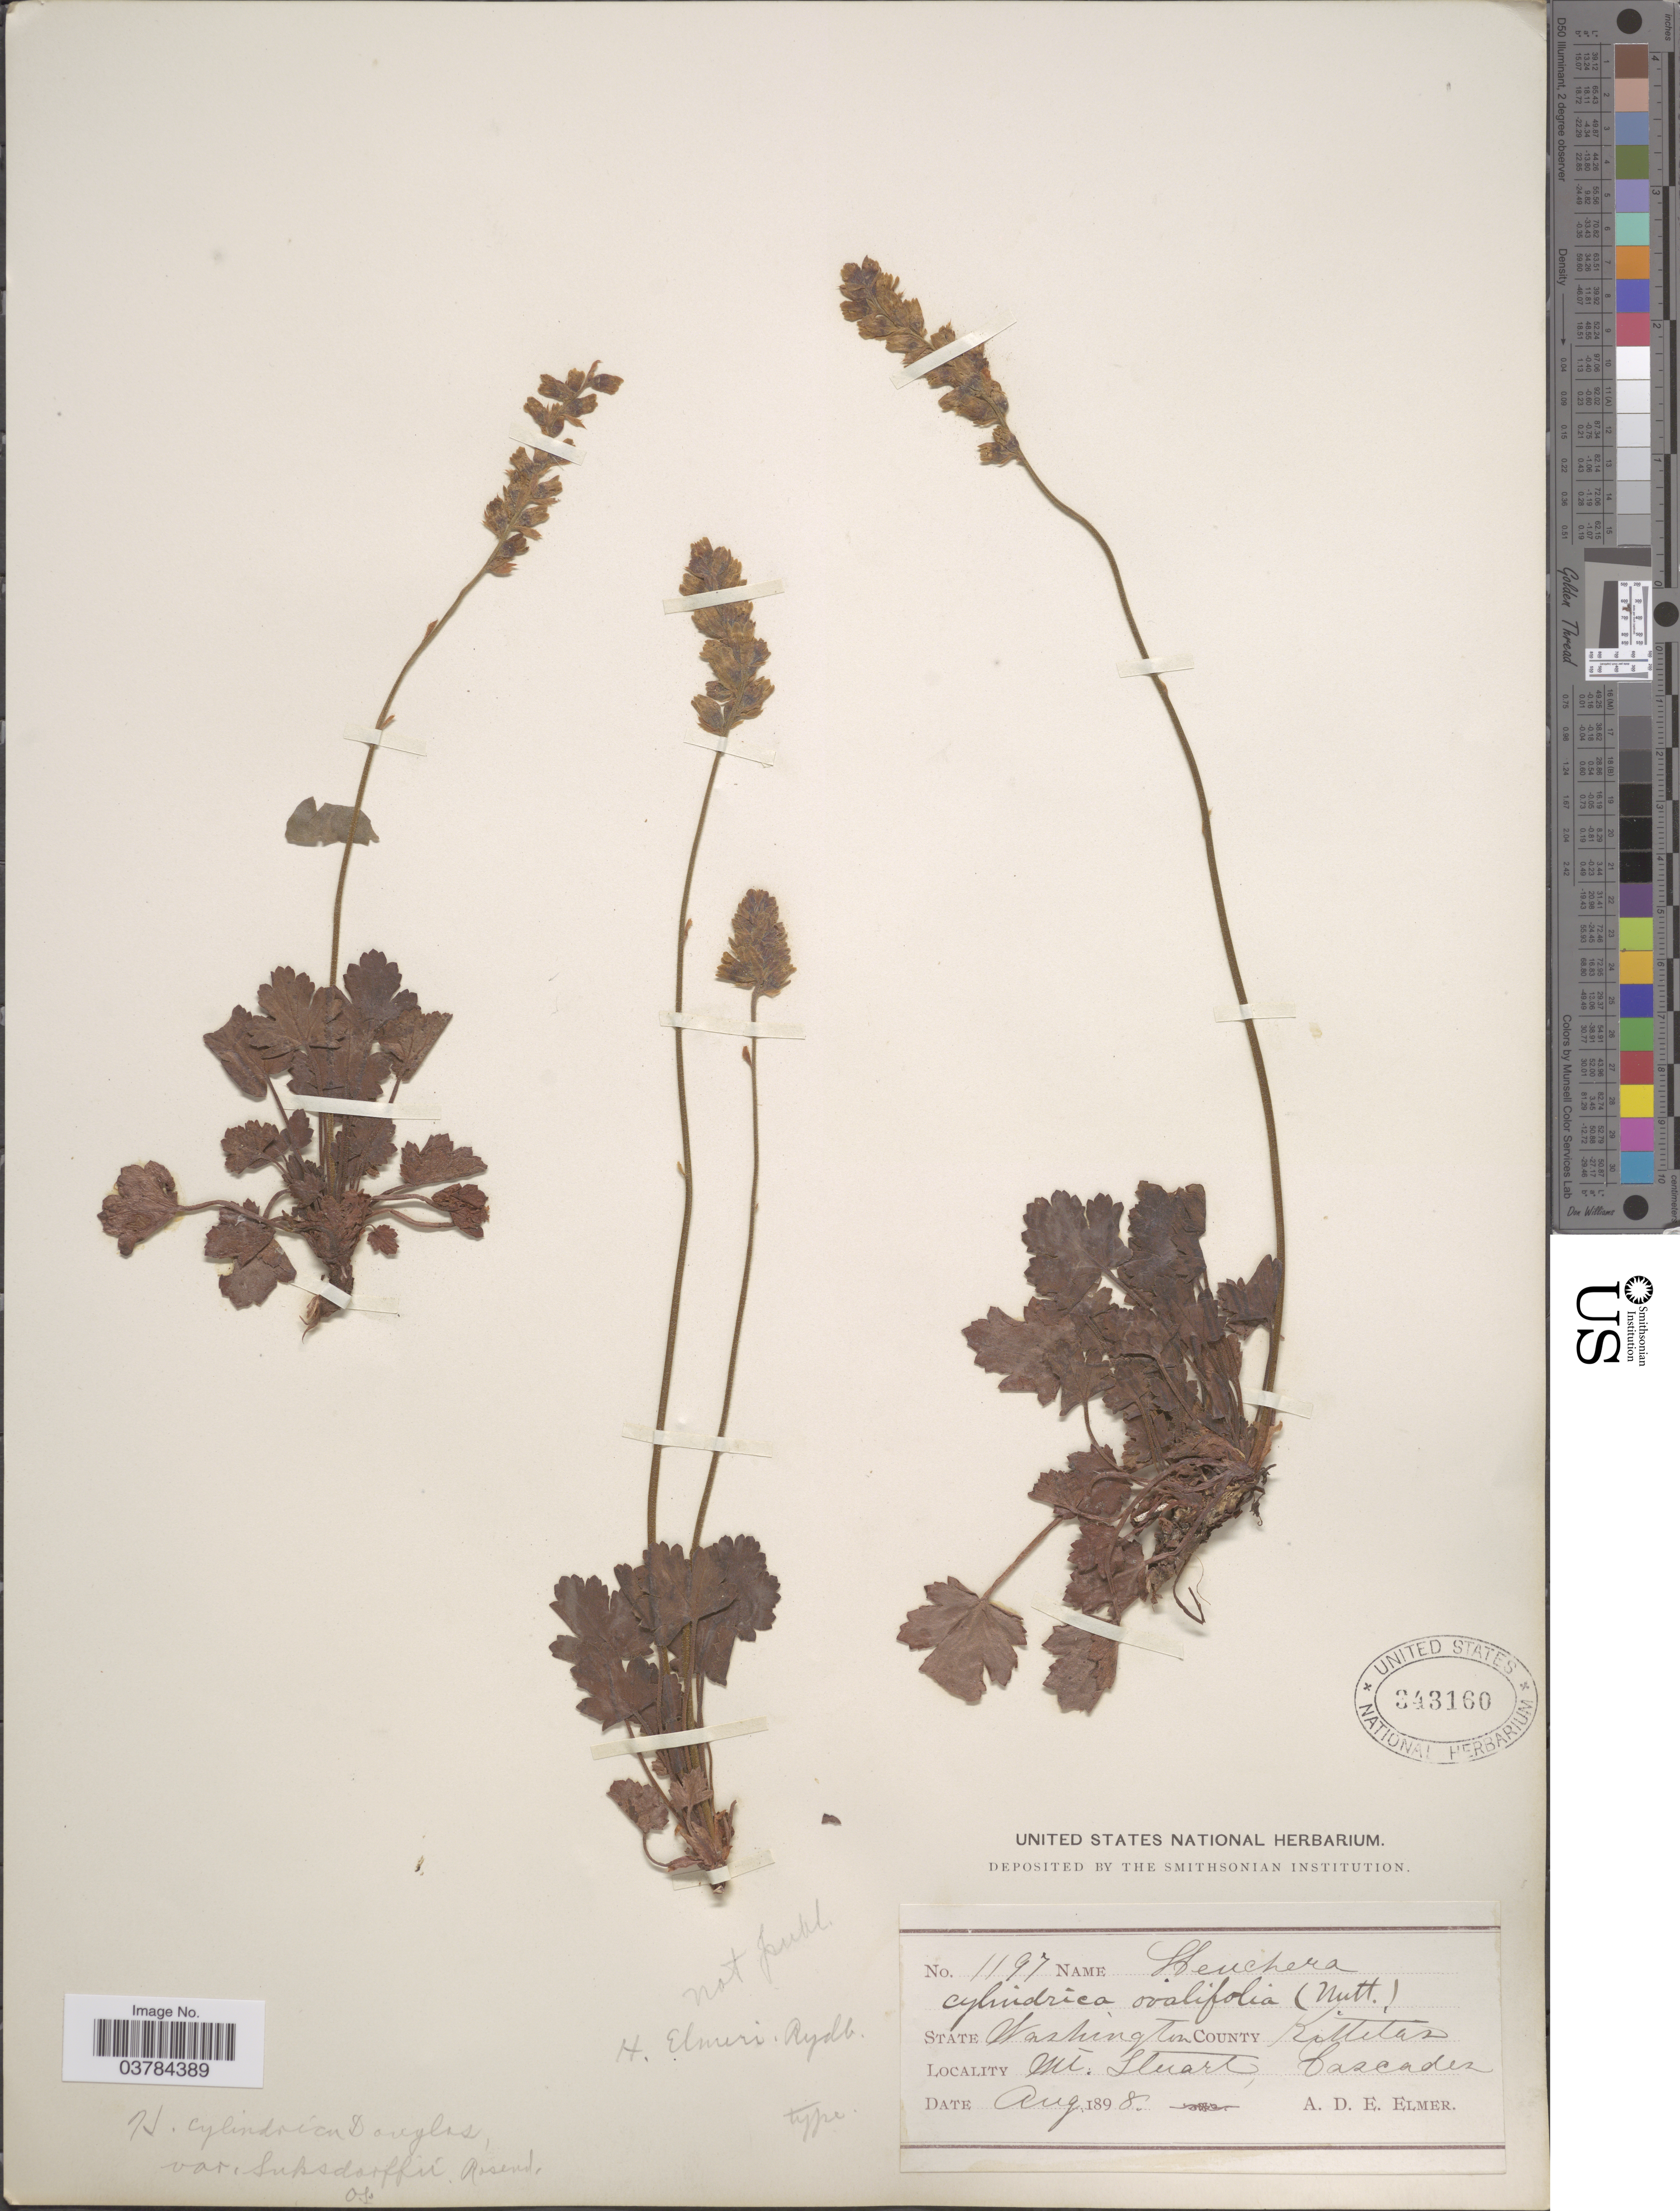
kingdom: Plantae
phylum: Tracheophyta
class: Magnoliopsida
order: Saxifragales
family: Saxifragaceae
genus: Heuchera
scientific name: Heuchera cylindrica var. glabella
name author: (Torr. & A. Gray) Wheelock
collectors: A. D. E. Elmer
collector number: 1197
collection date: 1898-08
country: United States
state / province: Washington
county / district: Kittitas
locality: County Kittitas. Mt. Stuart, Cascades.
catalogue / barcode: US 343160